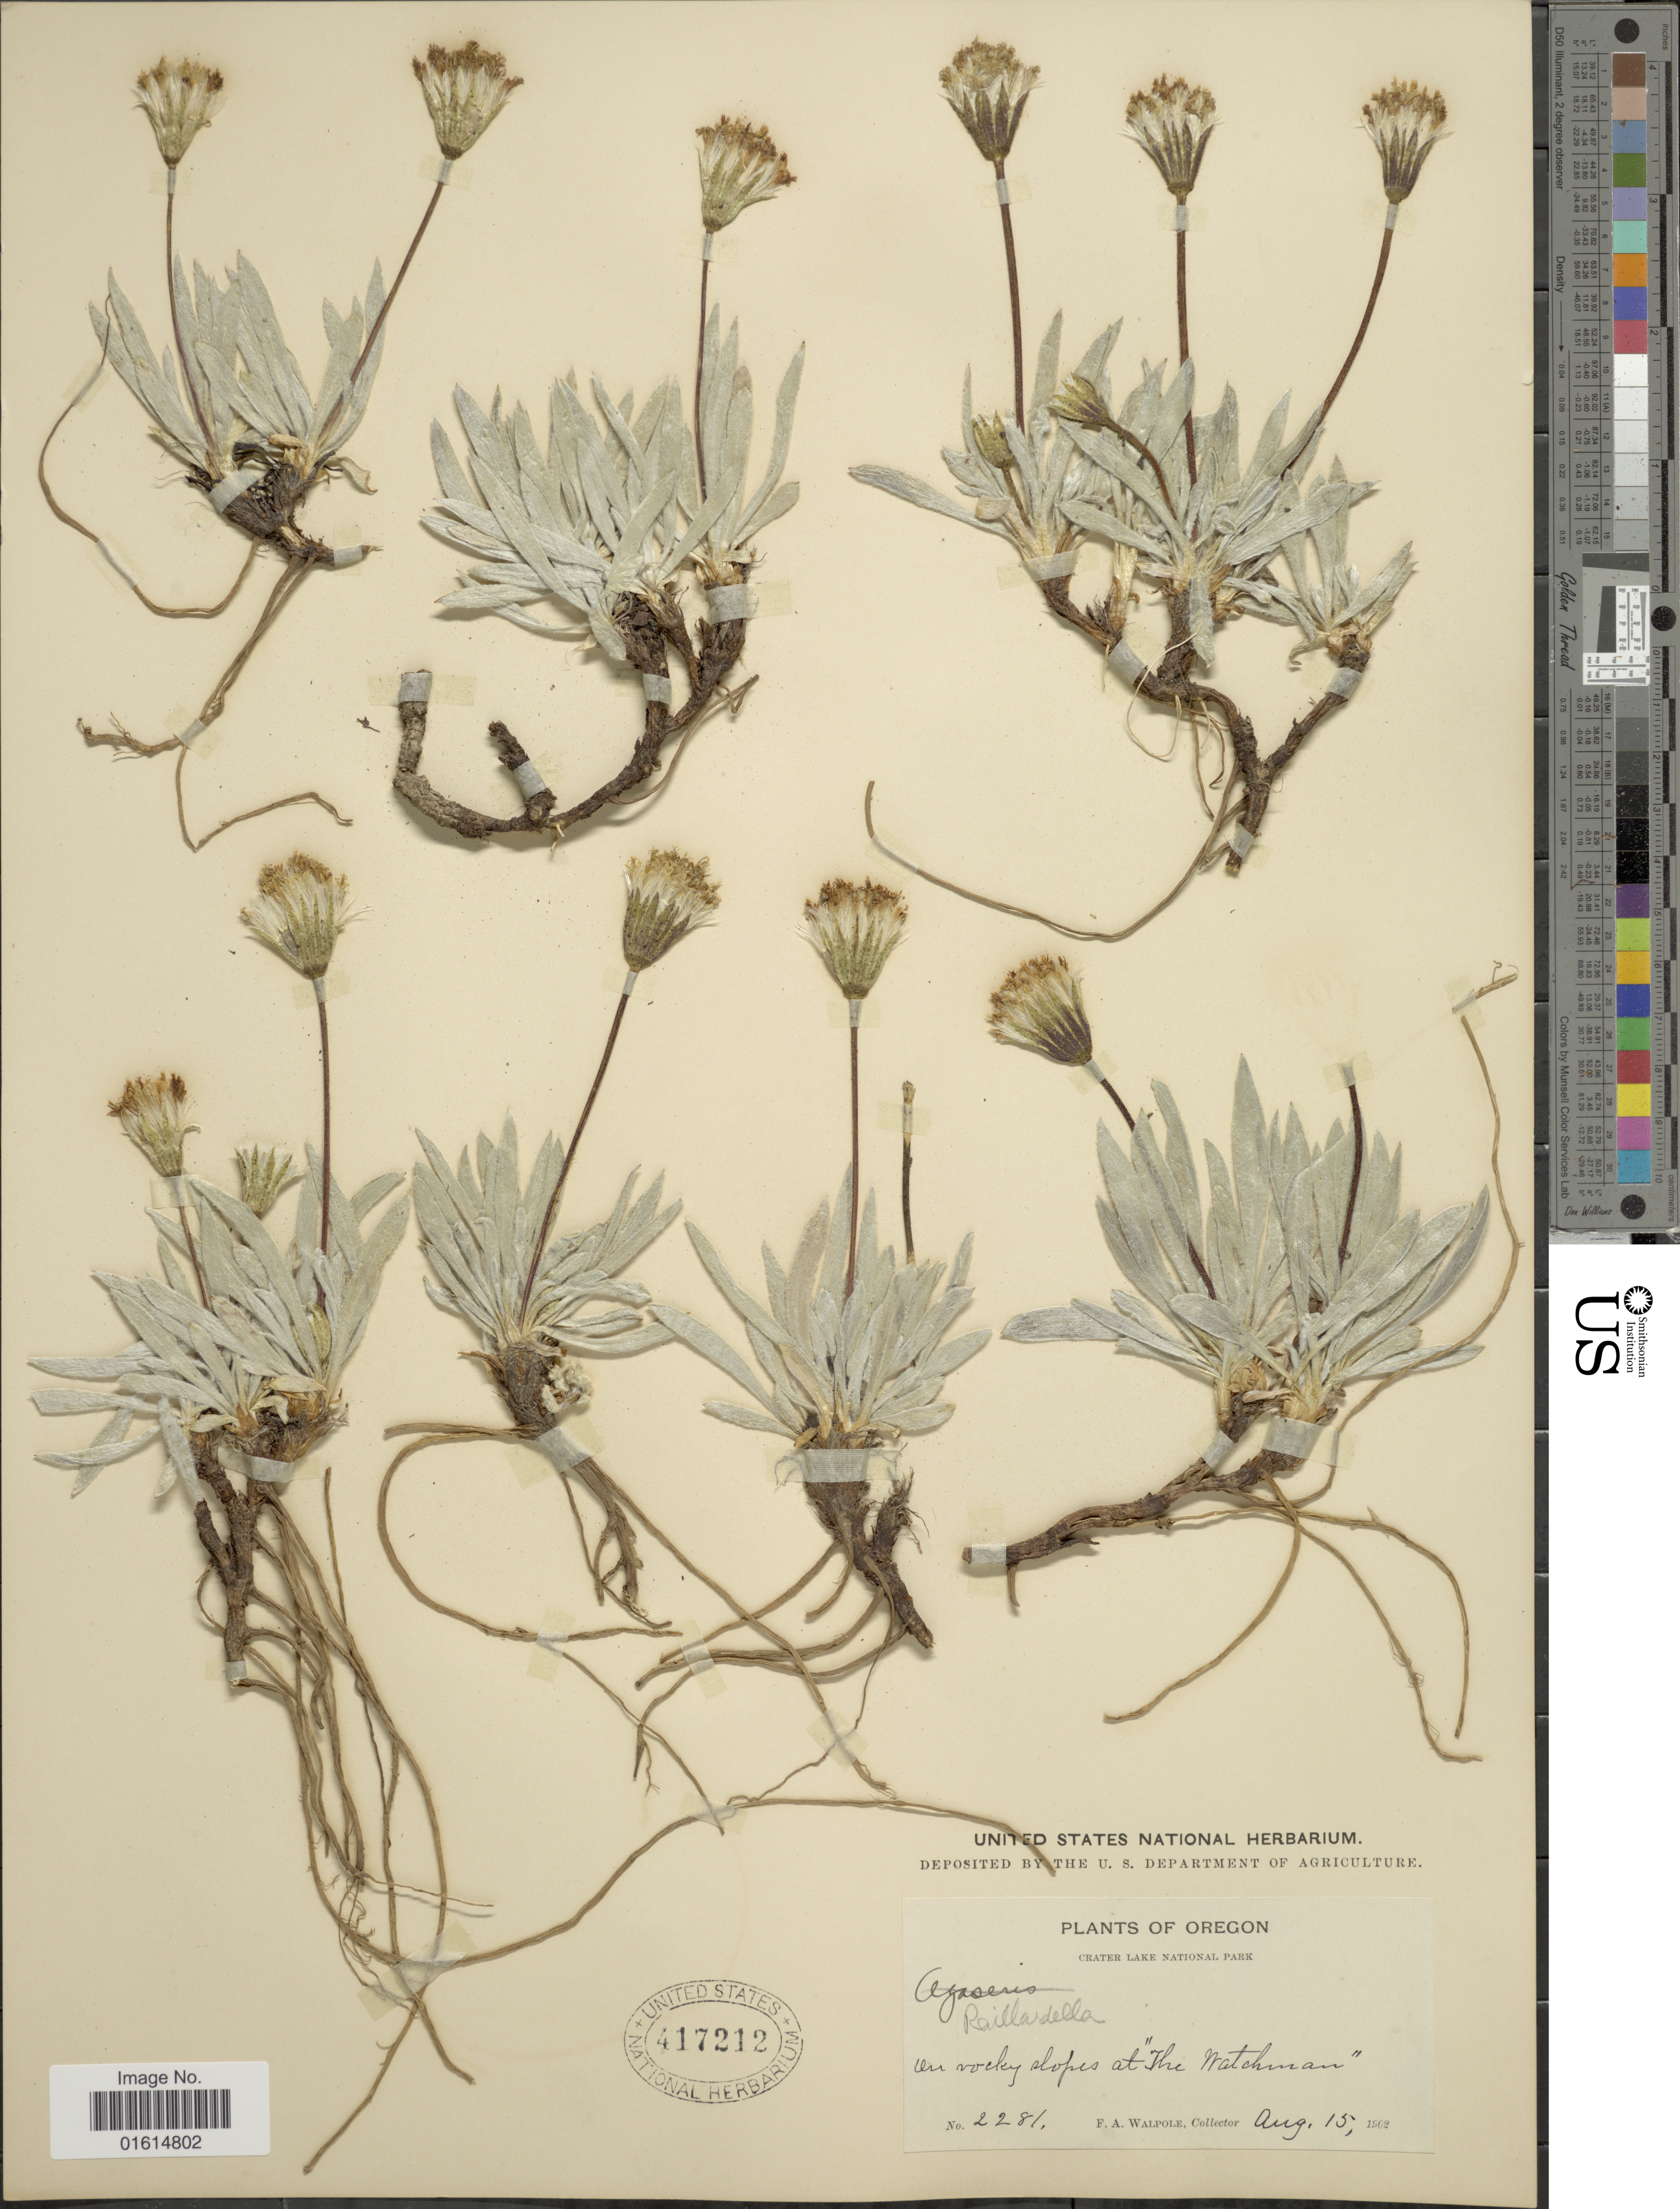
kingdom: Plantae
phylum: Tracheophyta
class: Magnoliopsida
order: Asterales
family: Asteraceae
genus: Raillardella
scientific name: Raillardella sp.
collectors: F. Walpole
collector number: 2281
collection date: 1902-08-15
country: United States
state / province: Oregon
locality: Crater Lake National Lake, slopes at The Watchman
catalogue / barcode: US 417212